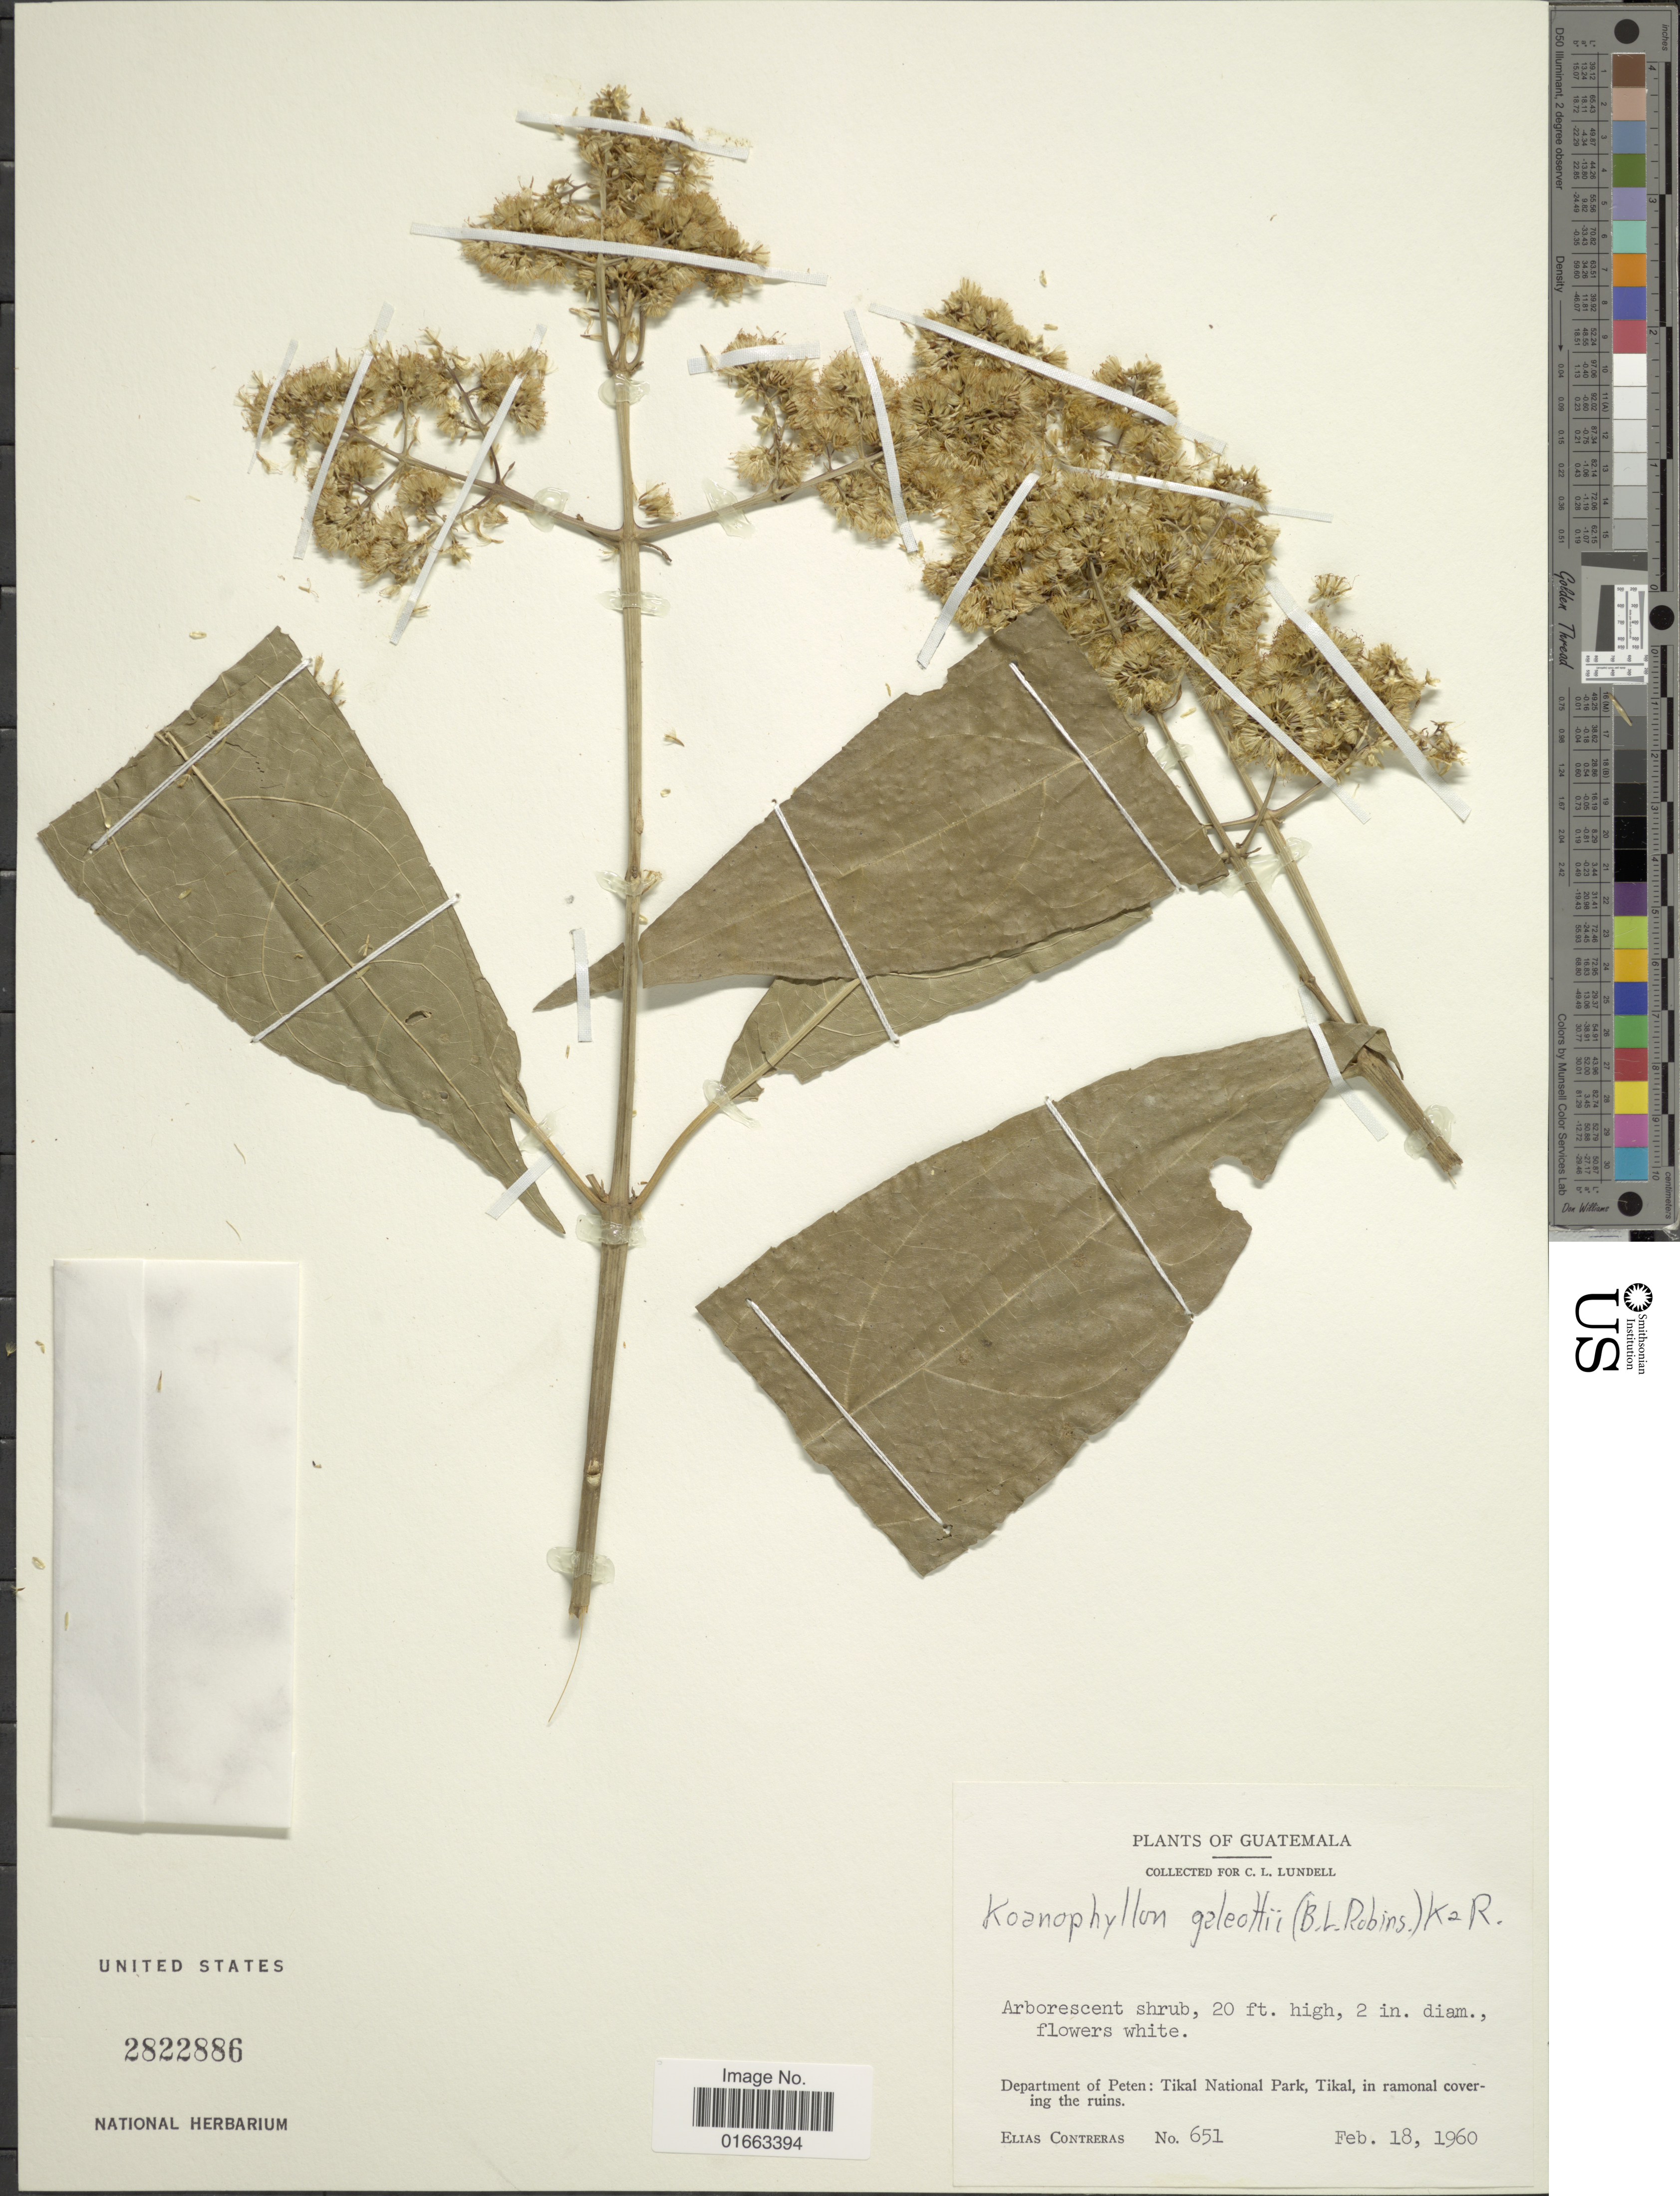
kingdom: Plantae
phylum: Tracheophyta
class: Magnoliopsida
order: Asterales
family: Asteraceae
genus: Koanophyllon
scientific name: Koanophyllon galeottii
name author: (B.L. Rob.) R.M. King & H. Rob.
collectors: E. Contreras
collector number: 651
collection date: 1960-02-18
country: Guatemala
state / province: El Petén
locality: Department of Peten: Tikal National Park, Tikal, in ramonal covering the ruins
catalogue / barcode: US 2822886